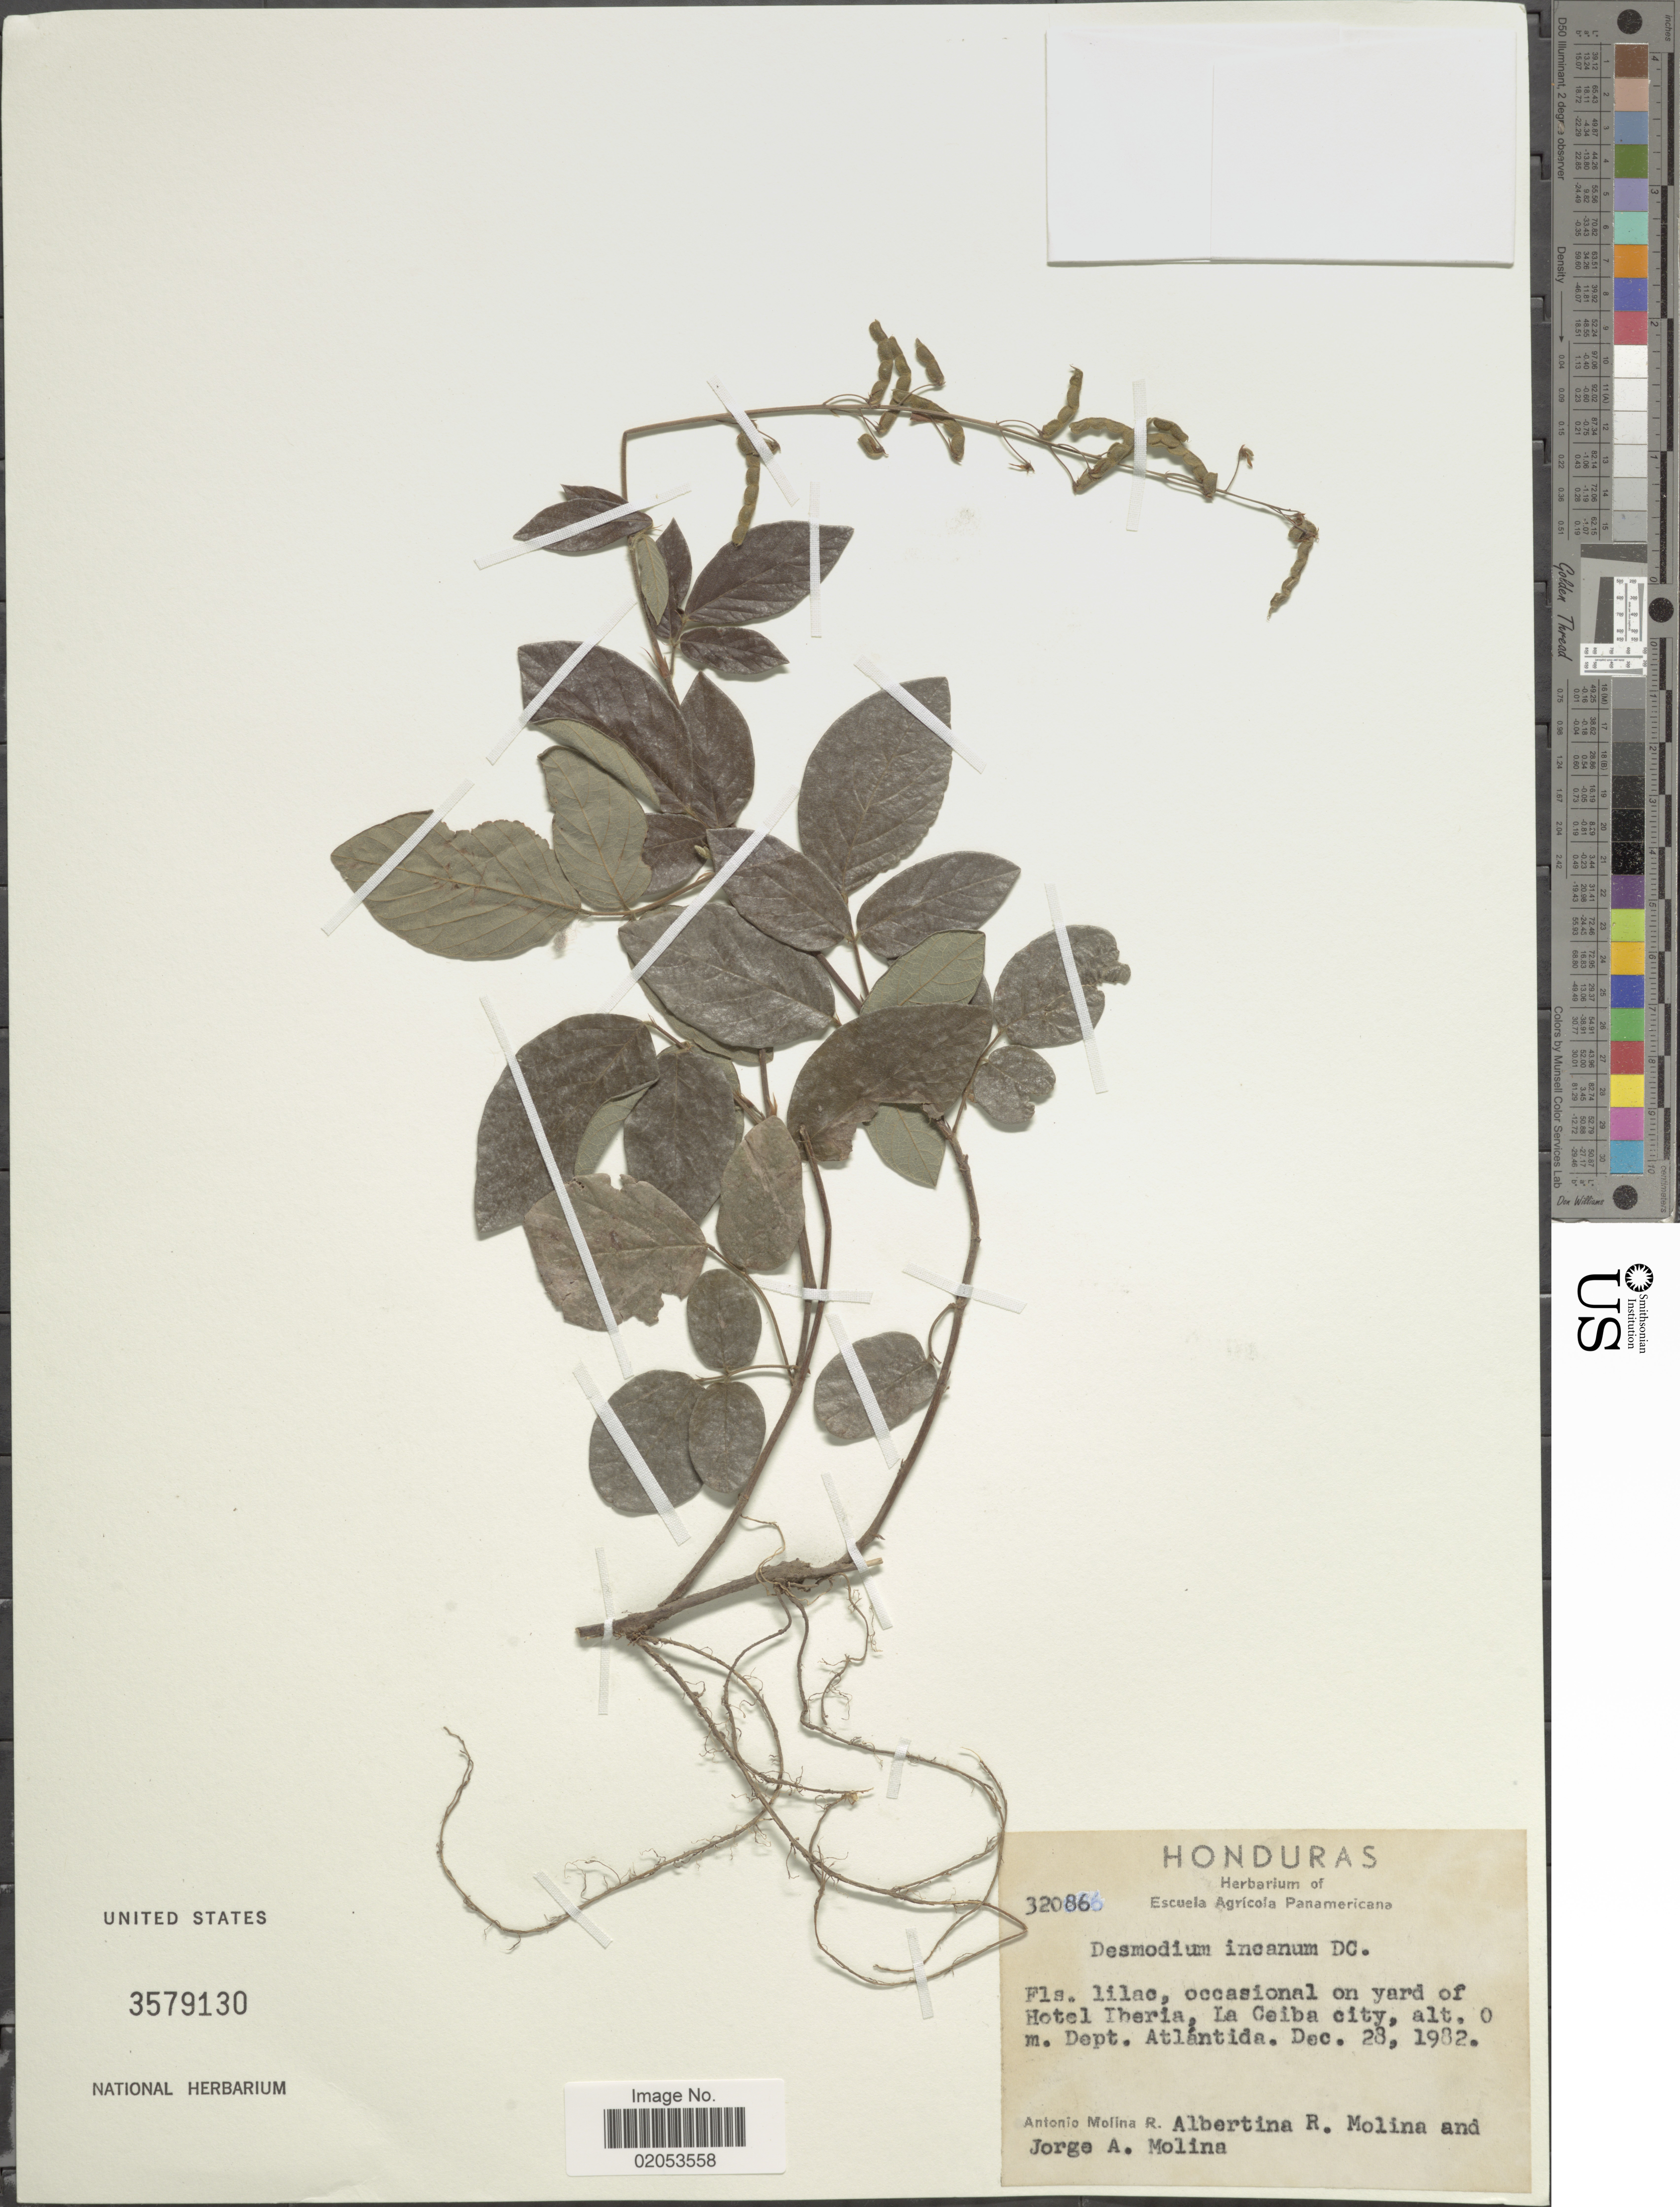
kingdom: Plantae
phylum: Tracheophyta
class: Magnoliopsida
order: Fabales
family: Fabaceae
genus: Desmodium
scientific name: Desmodium incanum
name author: (Sw.) DC.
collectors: A. Molina R., A. R. Molina & J. A. Molina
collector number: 32086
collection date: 1982-12-28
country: Honduras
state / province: Atlántida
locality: Occasional on yard of Hotel Iberia, La Ceiba city., Dept Atlántida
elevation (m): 0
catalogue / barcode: US 3579130